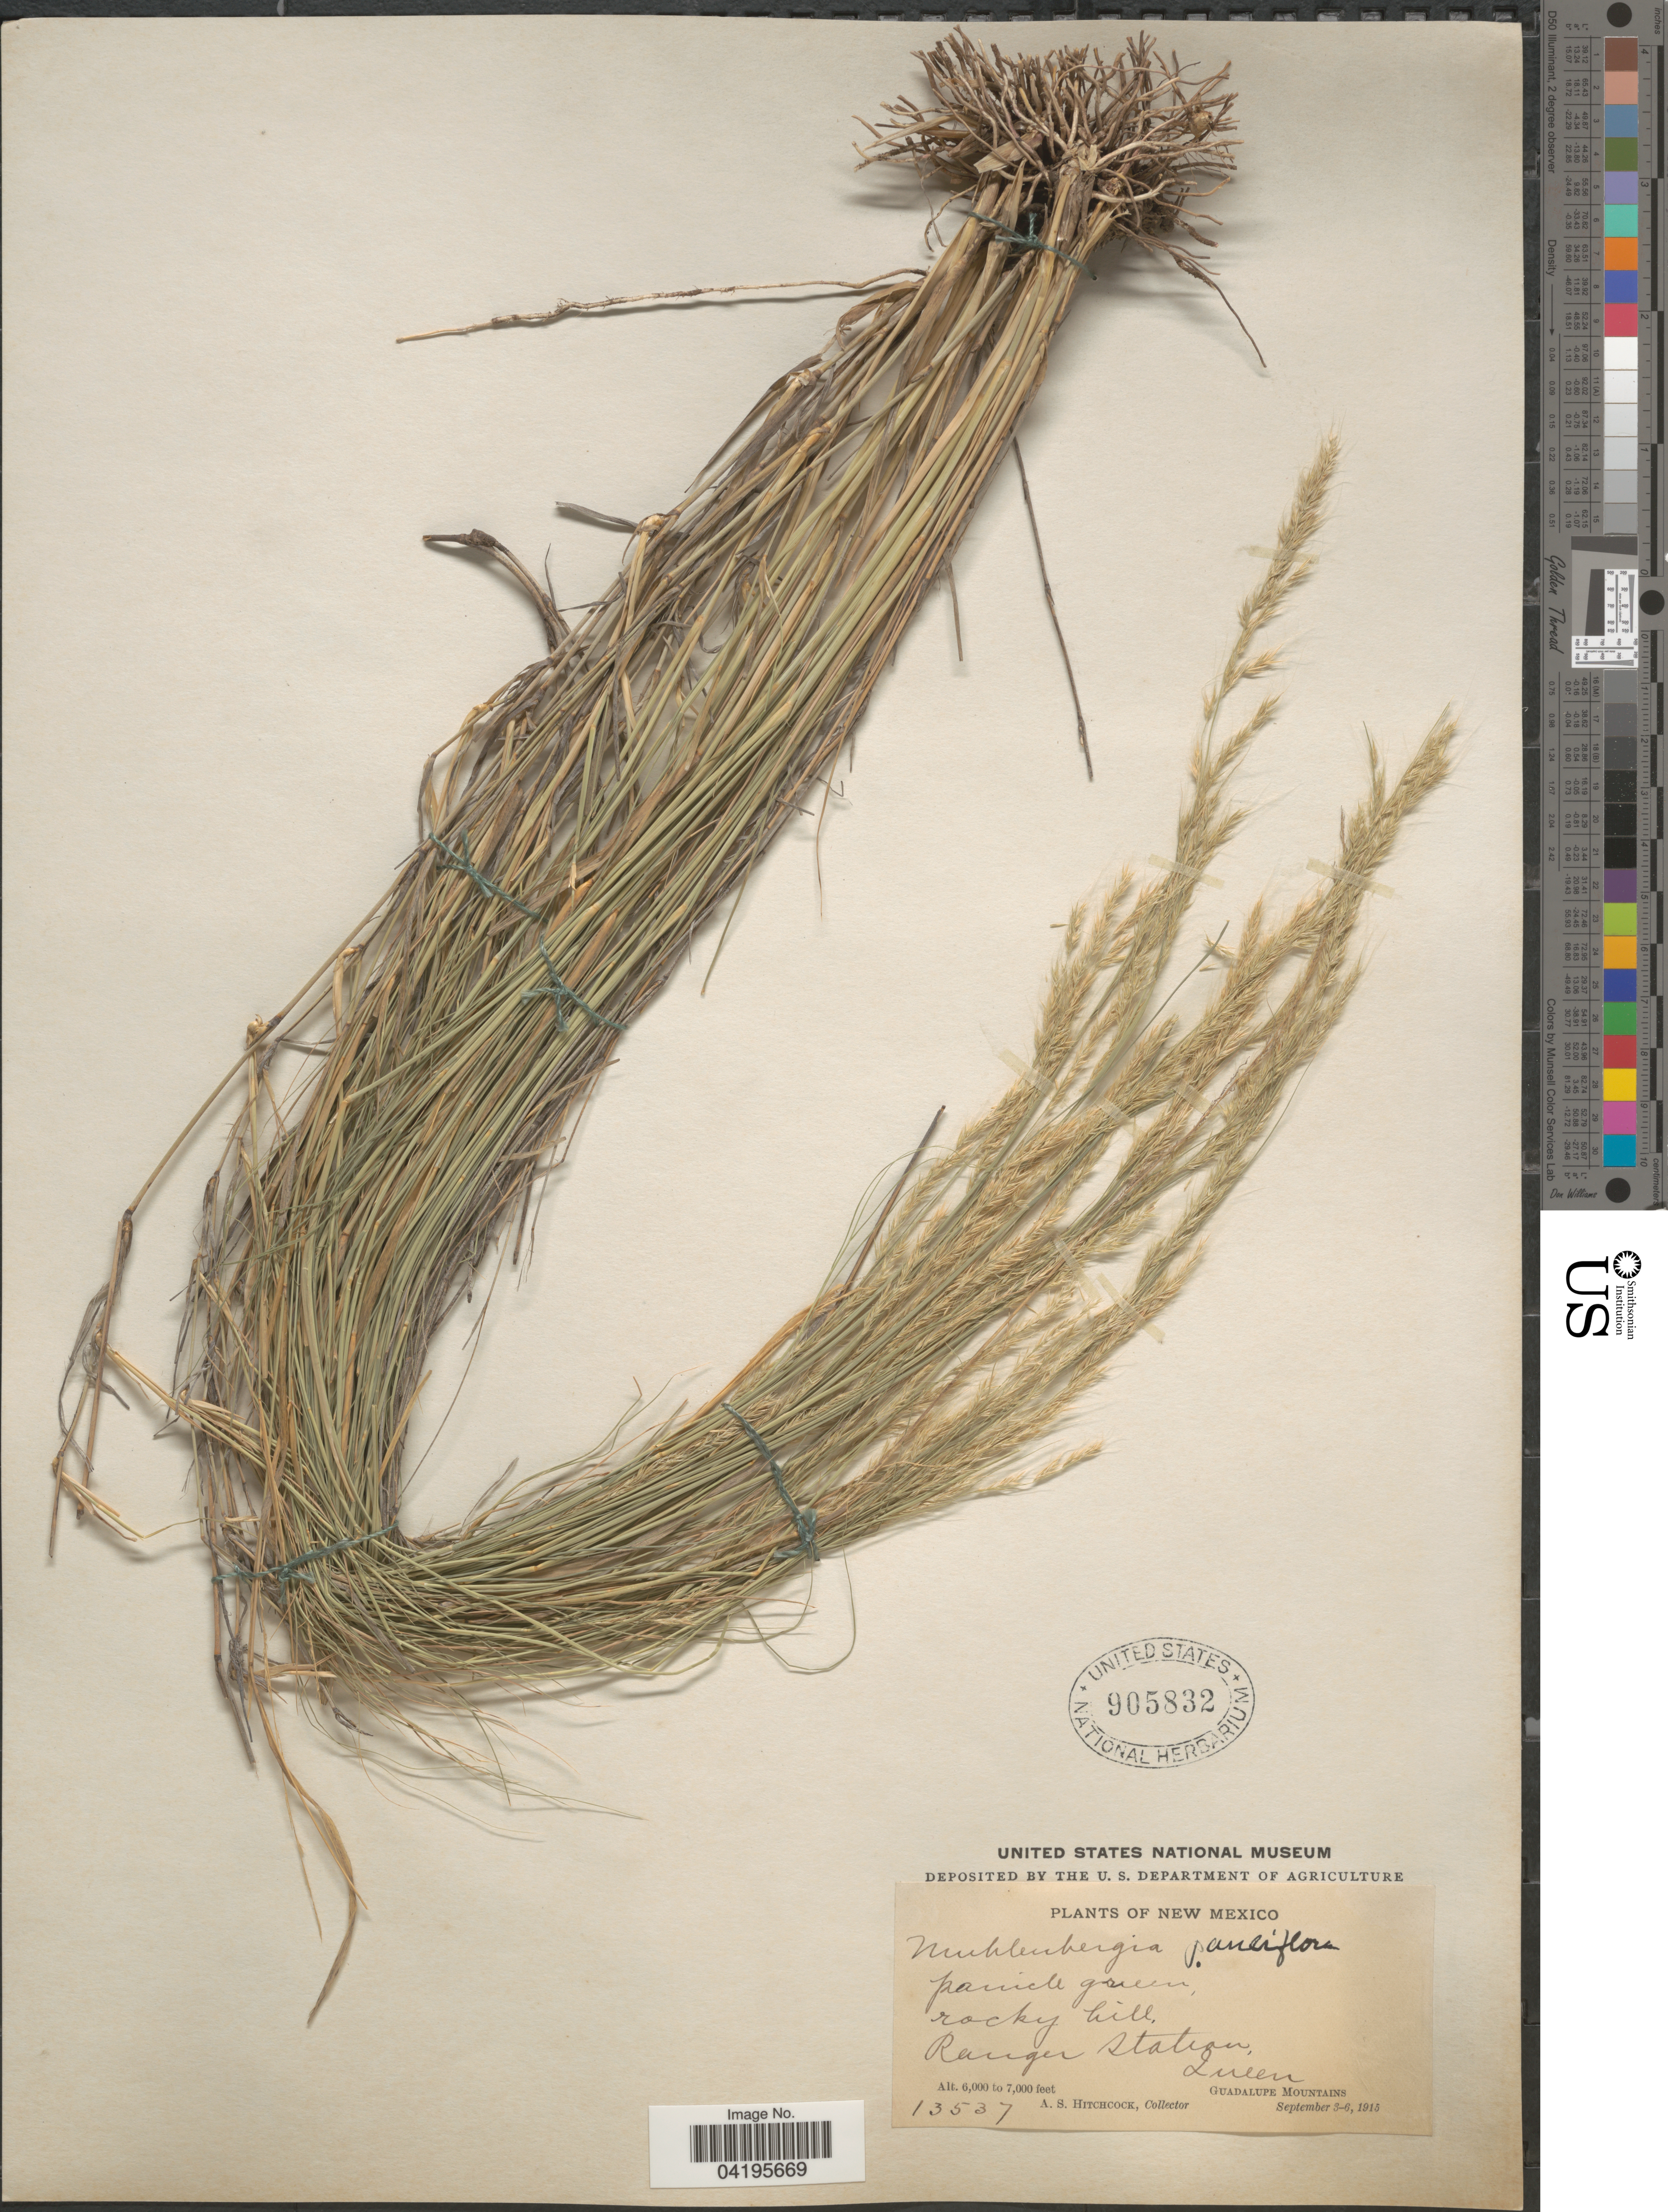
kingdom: Plantae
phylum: Tracheophyta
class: Liliopsida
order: Poales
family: Poaceae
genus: Muhlenbergia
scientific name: Muhlenbergia pauciflora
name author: Buckley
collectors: A. S. Hitchcock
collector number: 13537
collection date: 1915-09-03/1915-09-06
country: United States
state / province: New Mexico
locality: Ranger Station, Queen. Guadalupe Mountains.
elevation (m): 1829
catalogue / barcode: US 905832